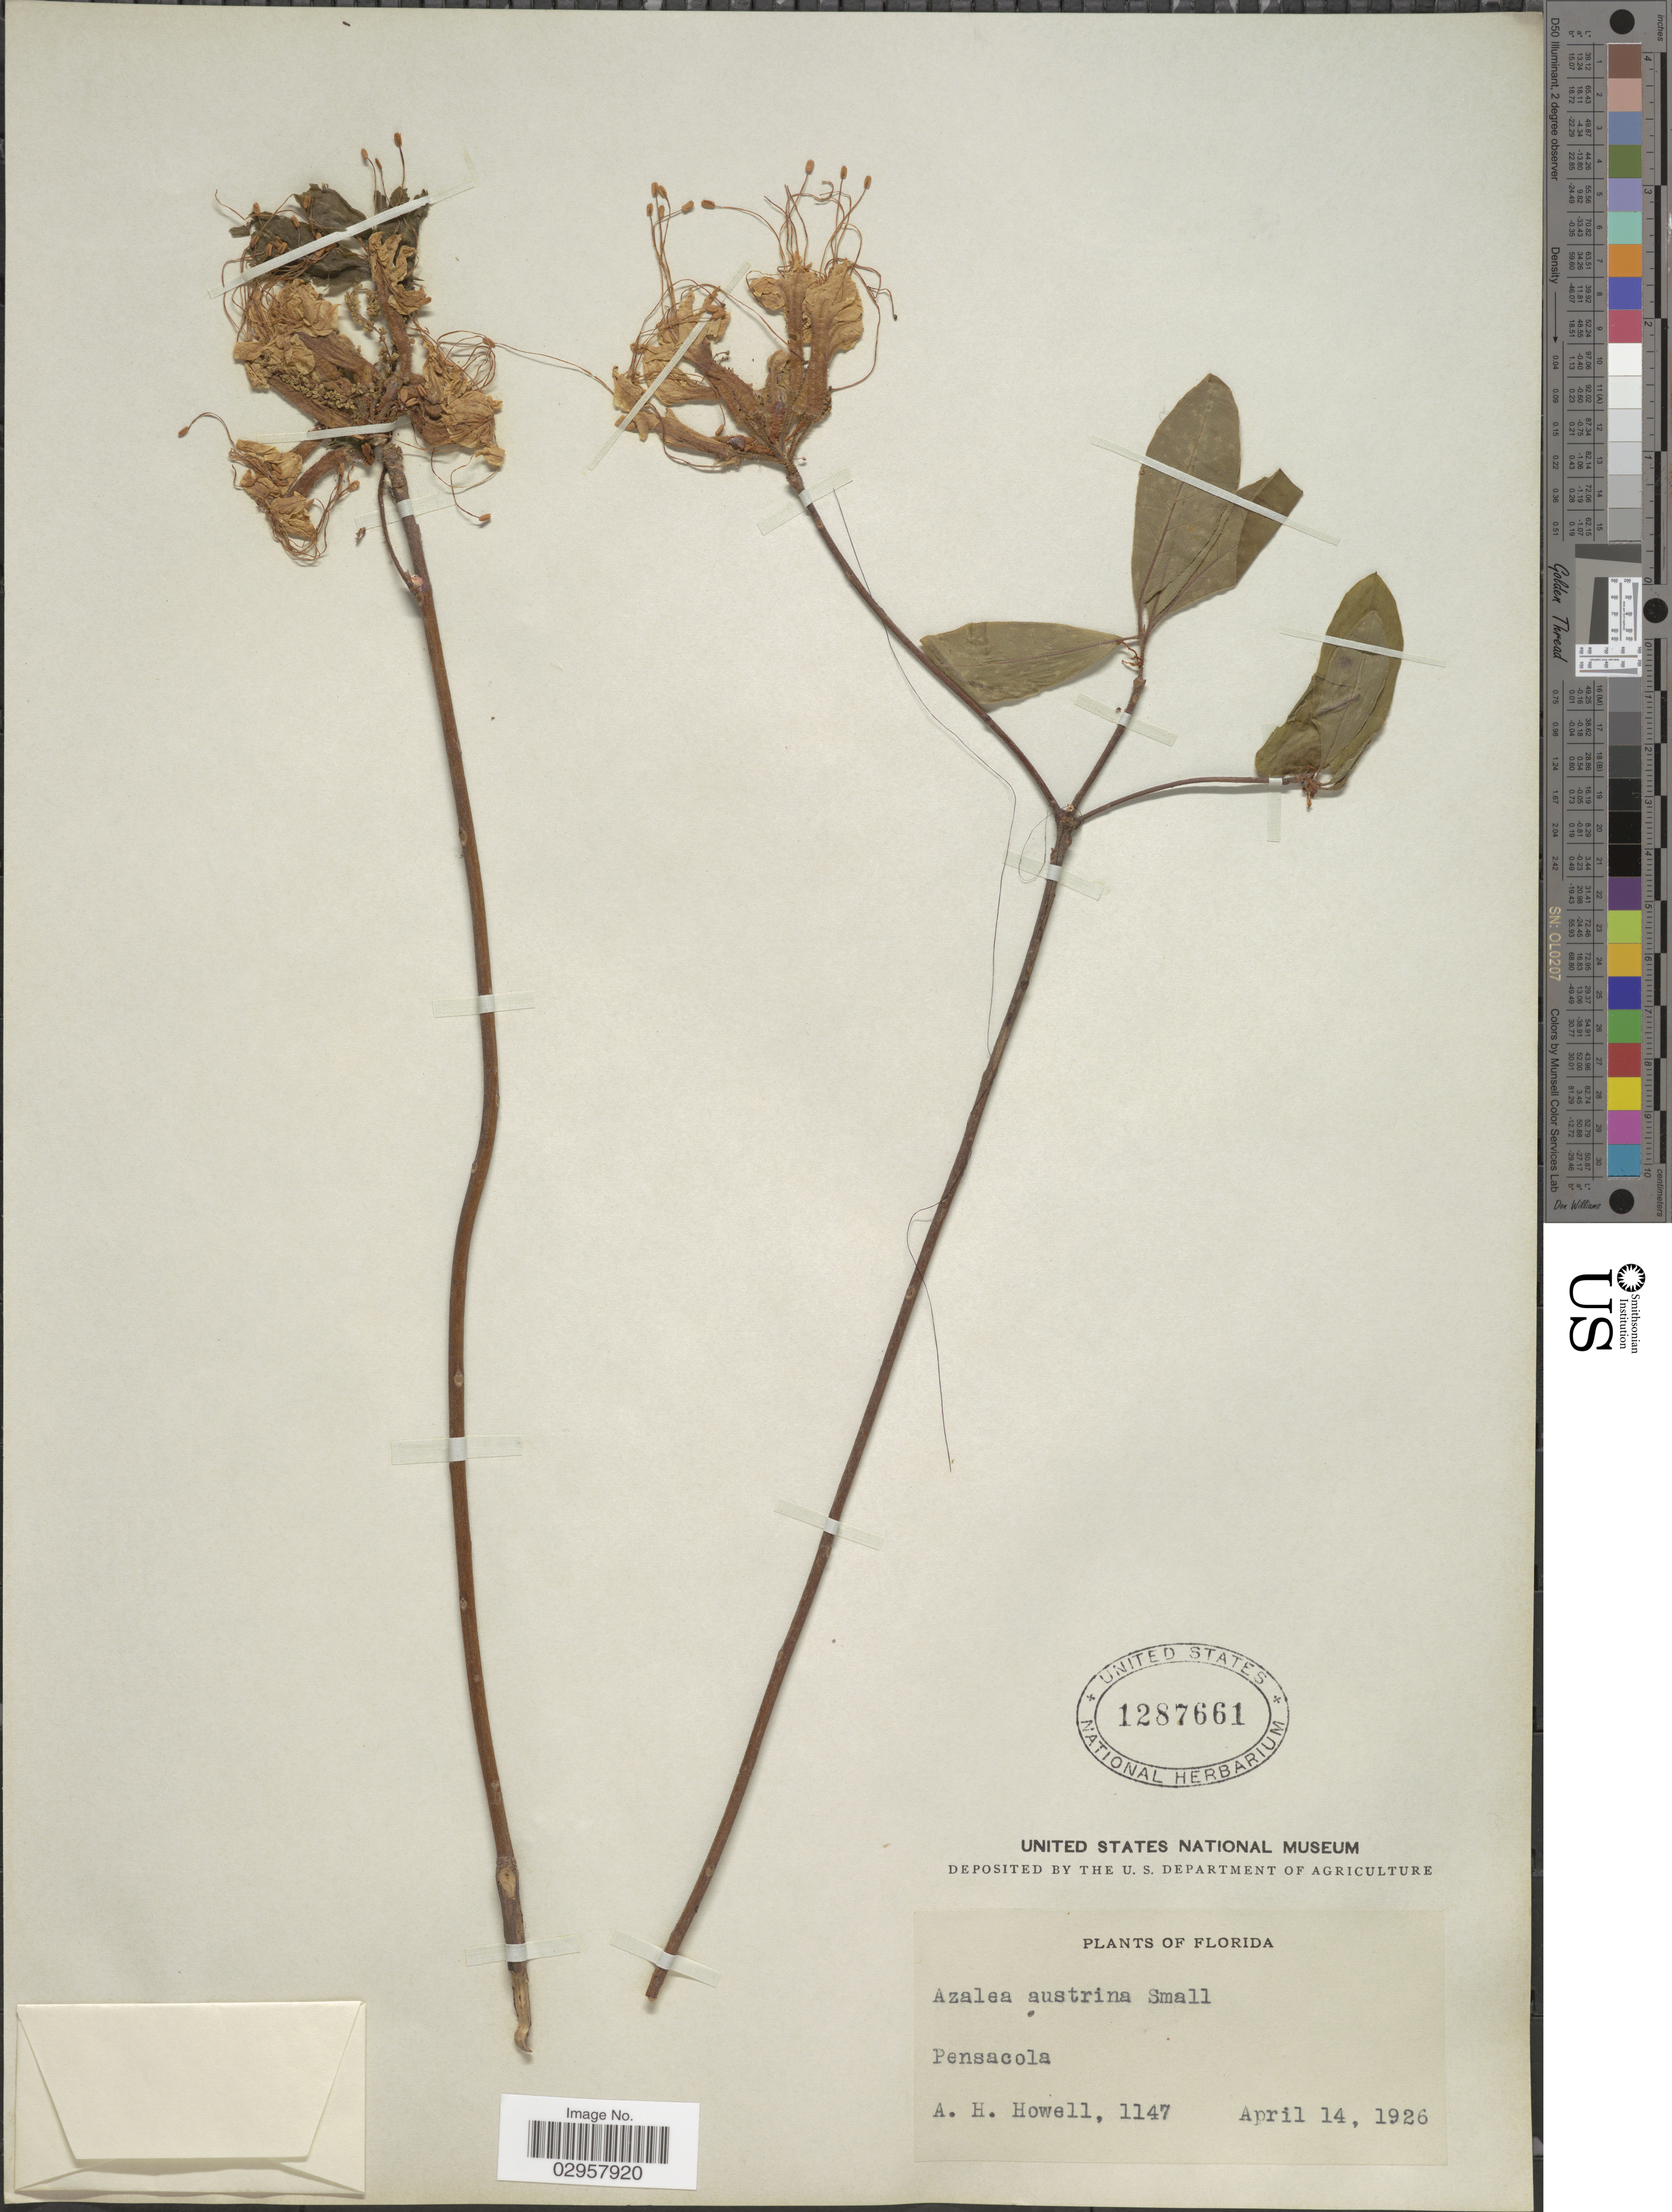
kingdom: Plantae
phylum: Tracheophyta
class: Magnoliopsida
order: Ericales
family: Ericaceae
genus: Rhododendron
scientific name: Rhododendron atlanticum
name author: (Ashe) Rehder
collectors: A. Howell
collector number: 1147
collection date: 1926-04-14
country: United States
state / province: Florida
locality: Pensacola.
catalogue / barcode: US 1287661